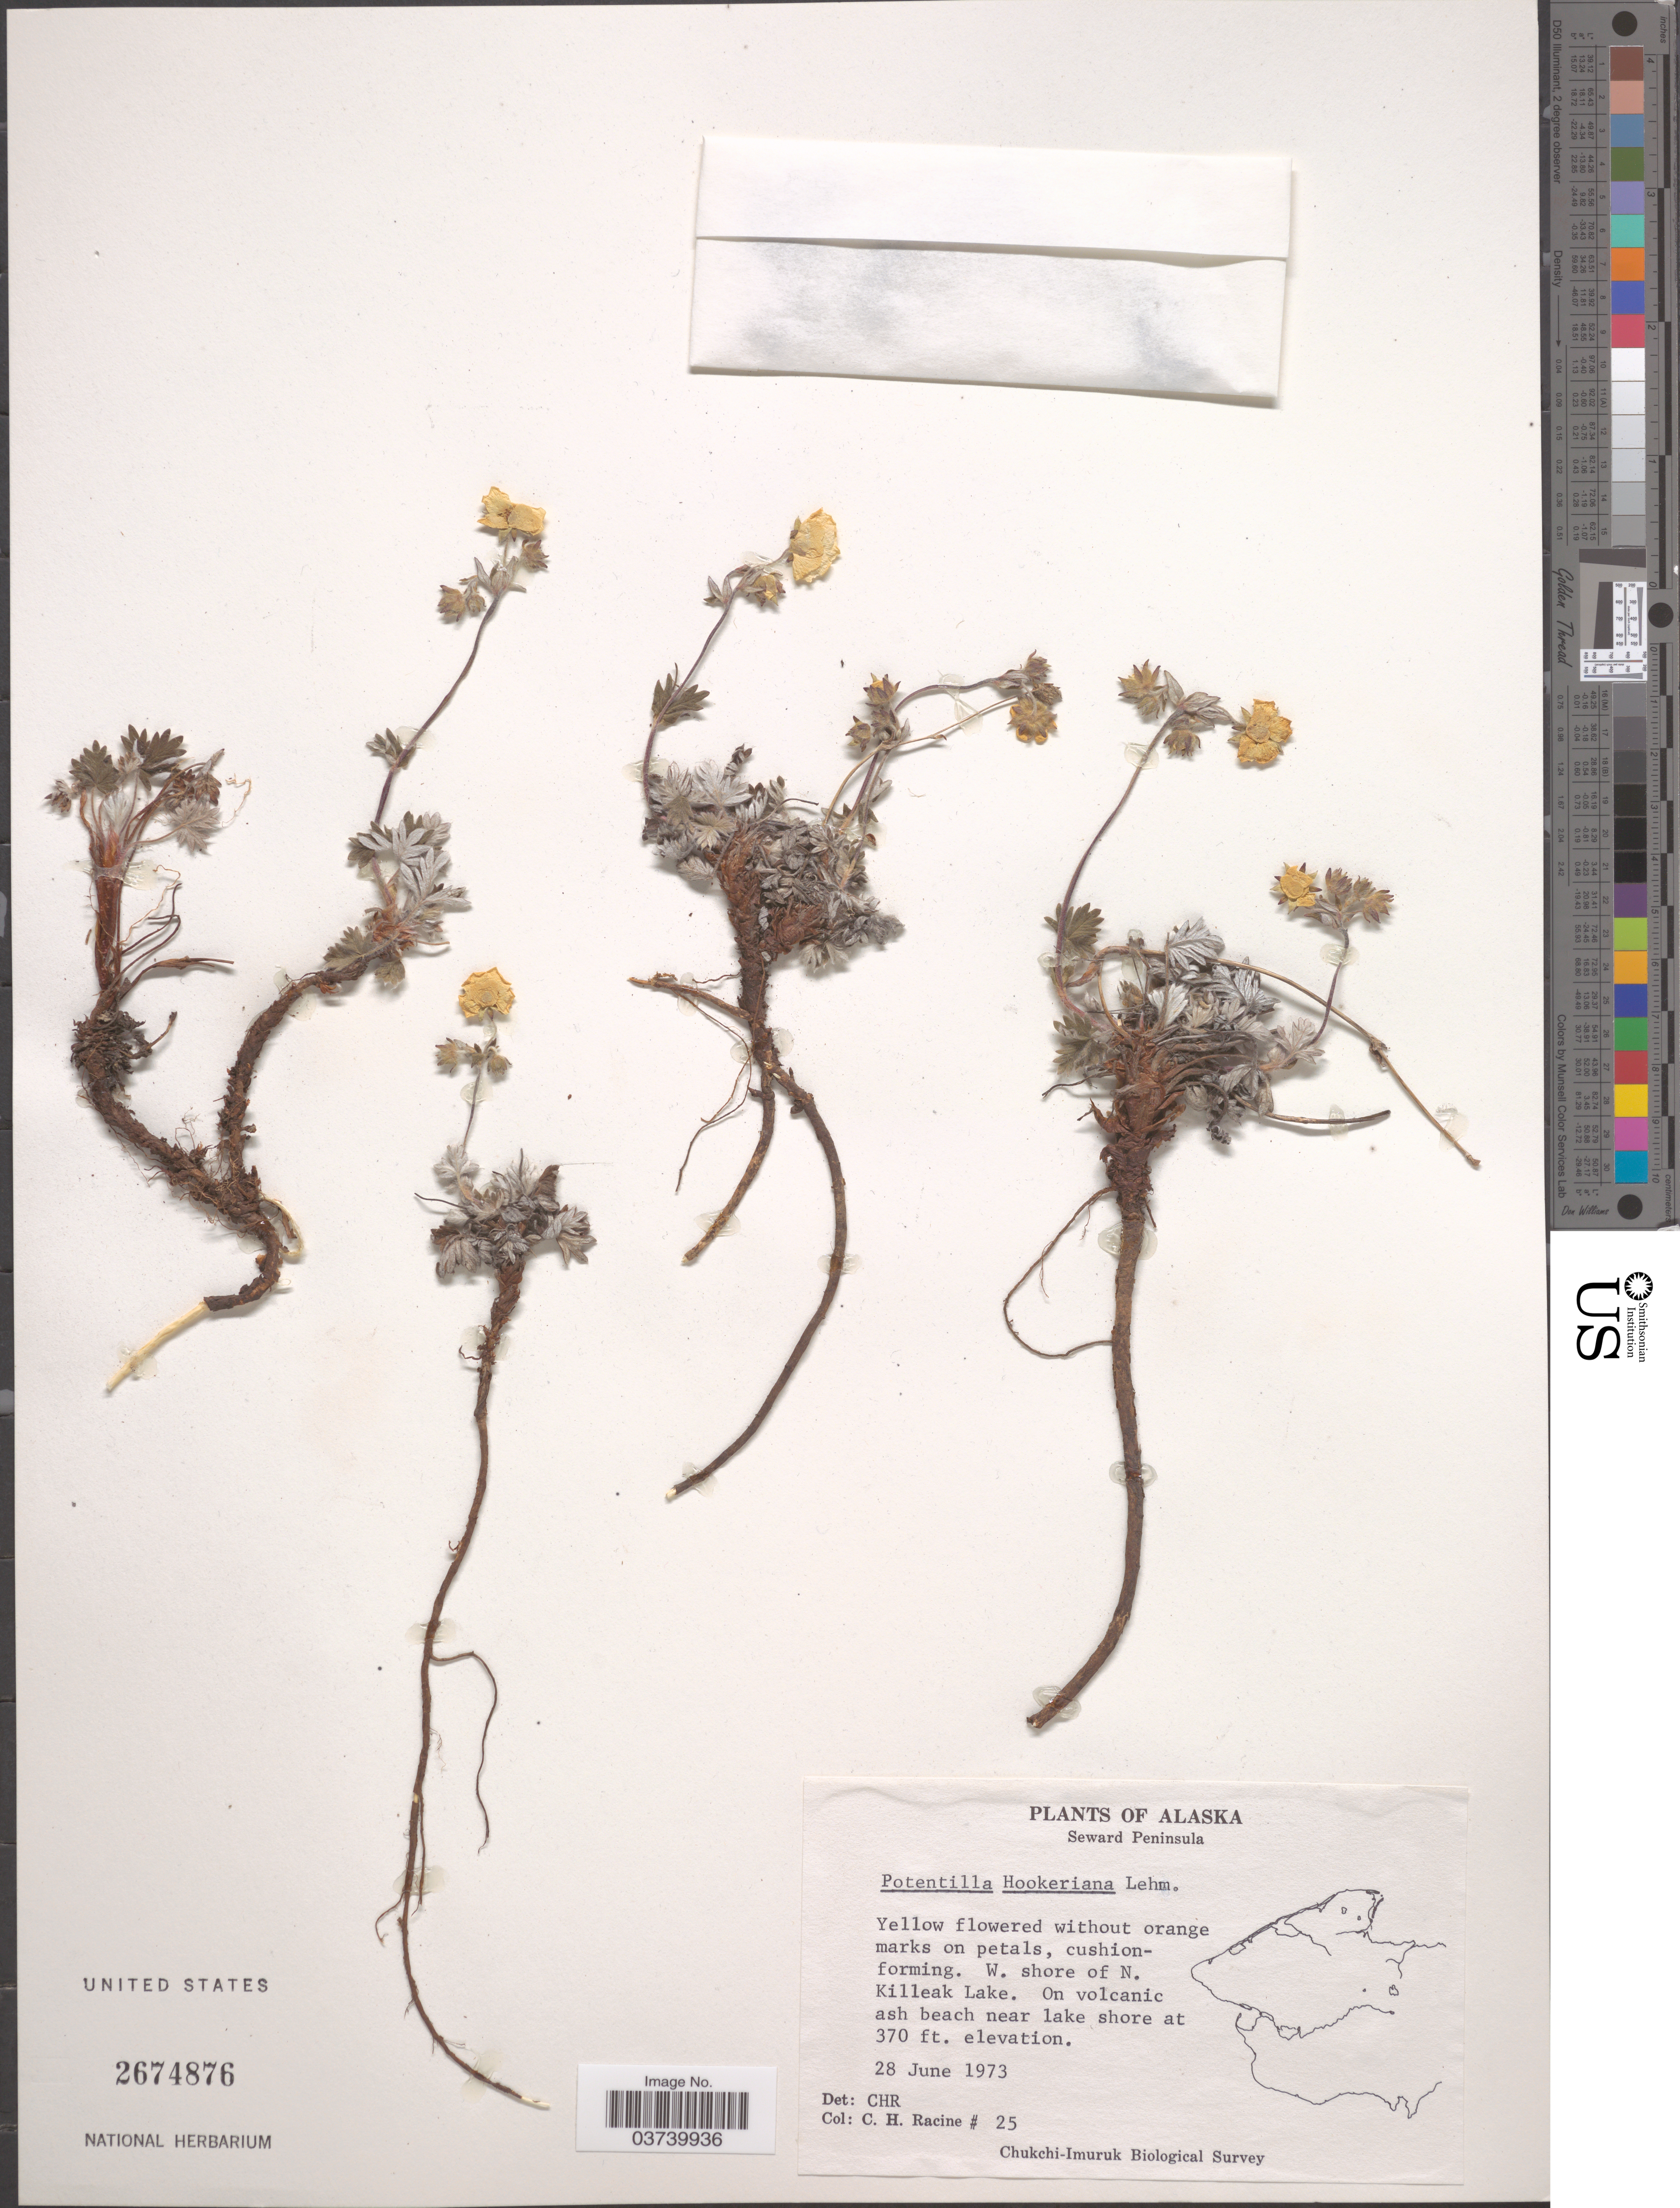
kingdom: Plantae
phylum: Tracheophyta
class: Magnoliopsida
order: Rosales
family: Rosaceae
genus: Potentilla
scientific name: Potentilla hookeriana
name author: F. Lehm.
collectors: C. Racine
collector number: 25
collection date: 1973-06-28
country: United States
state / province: Alaska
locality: Seward Peninsula. W. shore N. Killeak Lake.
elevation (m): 113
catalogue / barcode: US 2674876